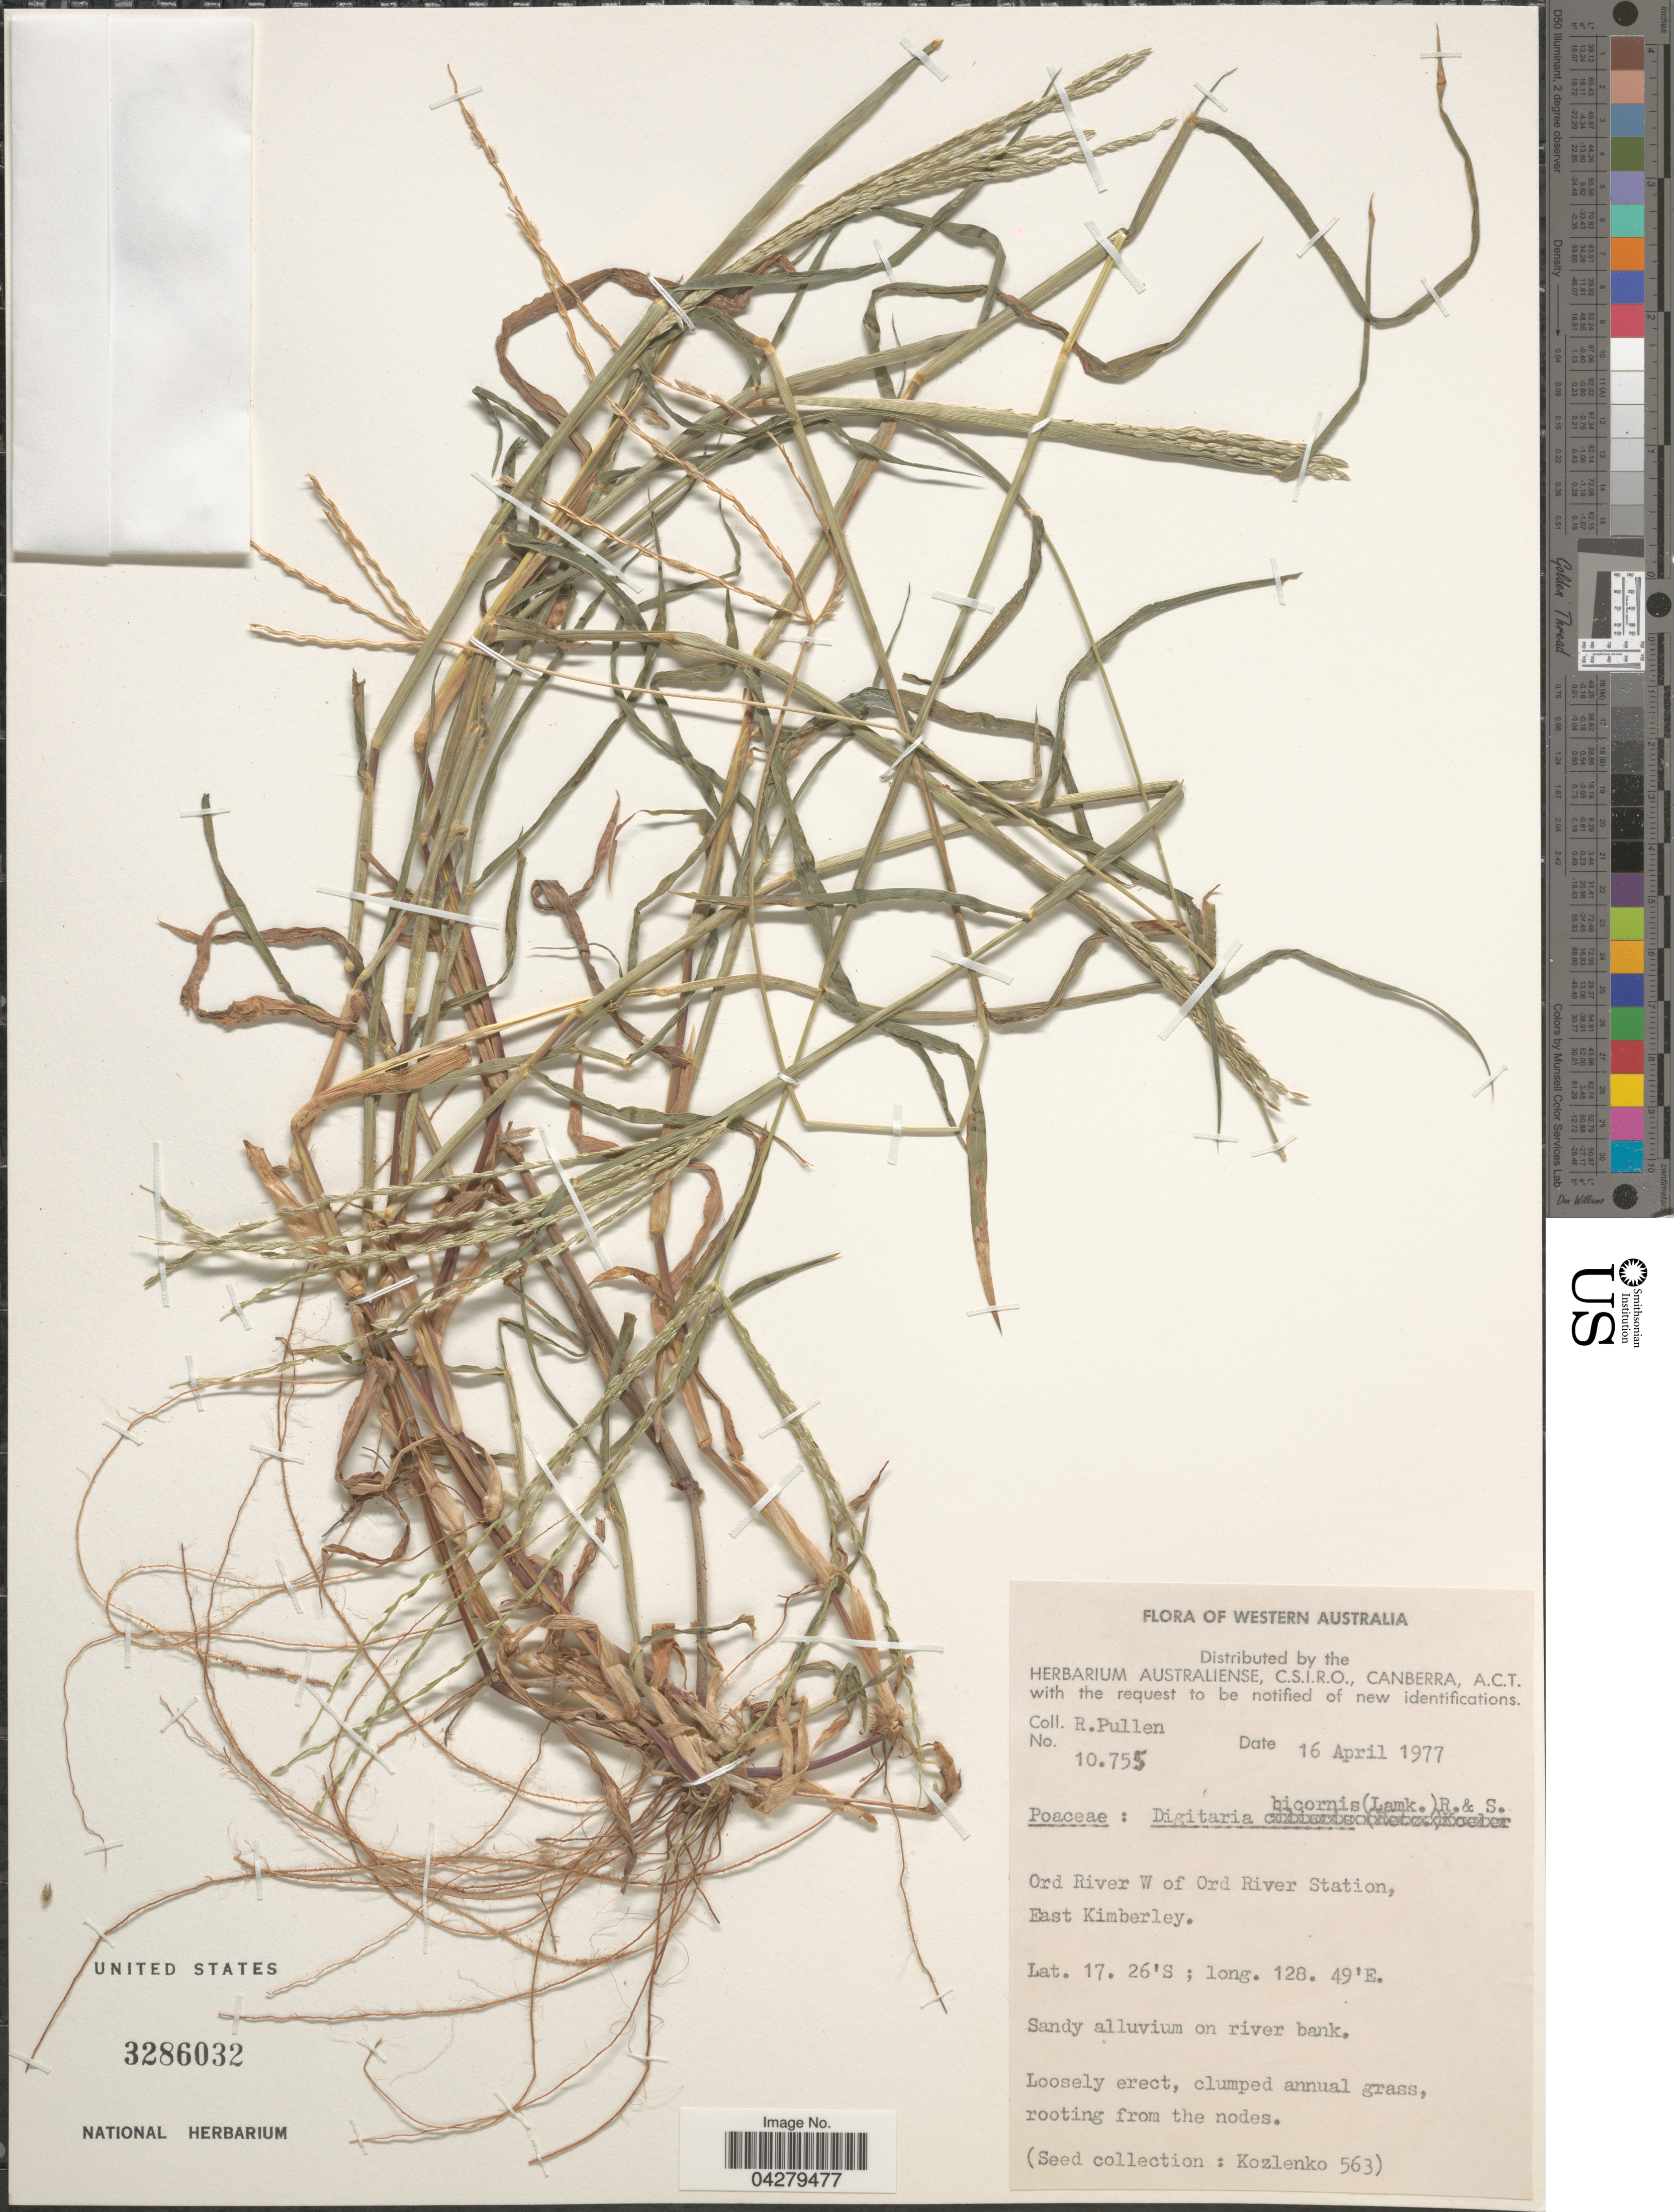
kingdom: Plantae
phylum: Tracheophyta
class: Liliopsida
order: Poales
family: Poaceae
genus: Digitaria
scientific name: Digitaria bicornis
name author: (Lam.) Roem. & Schult.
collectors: R. Pullen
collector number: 10755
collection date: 1977-04-16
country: Australia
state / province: Western Australia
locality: Ord River W of Ord River Station, East Kimberley.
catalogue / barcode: US 3286032